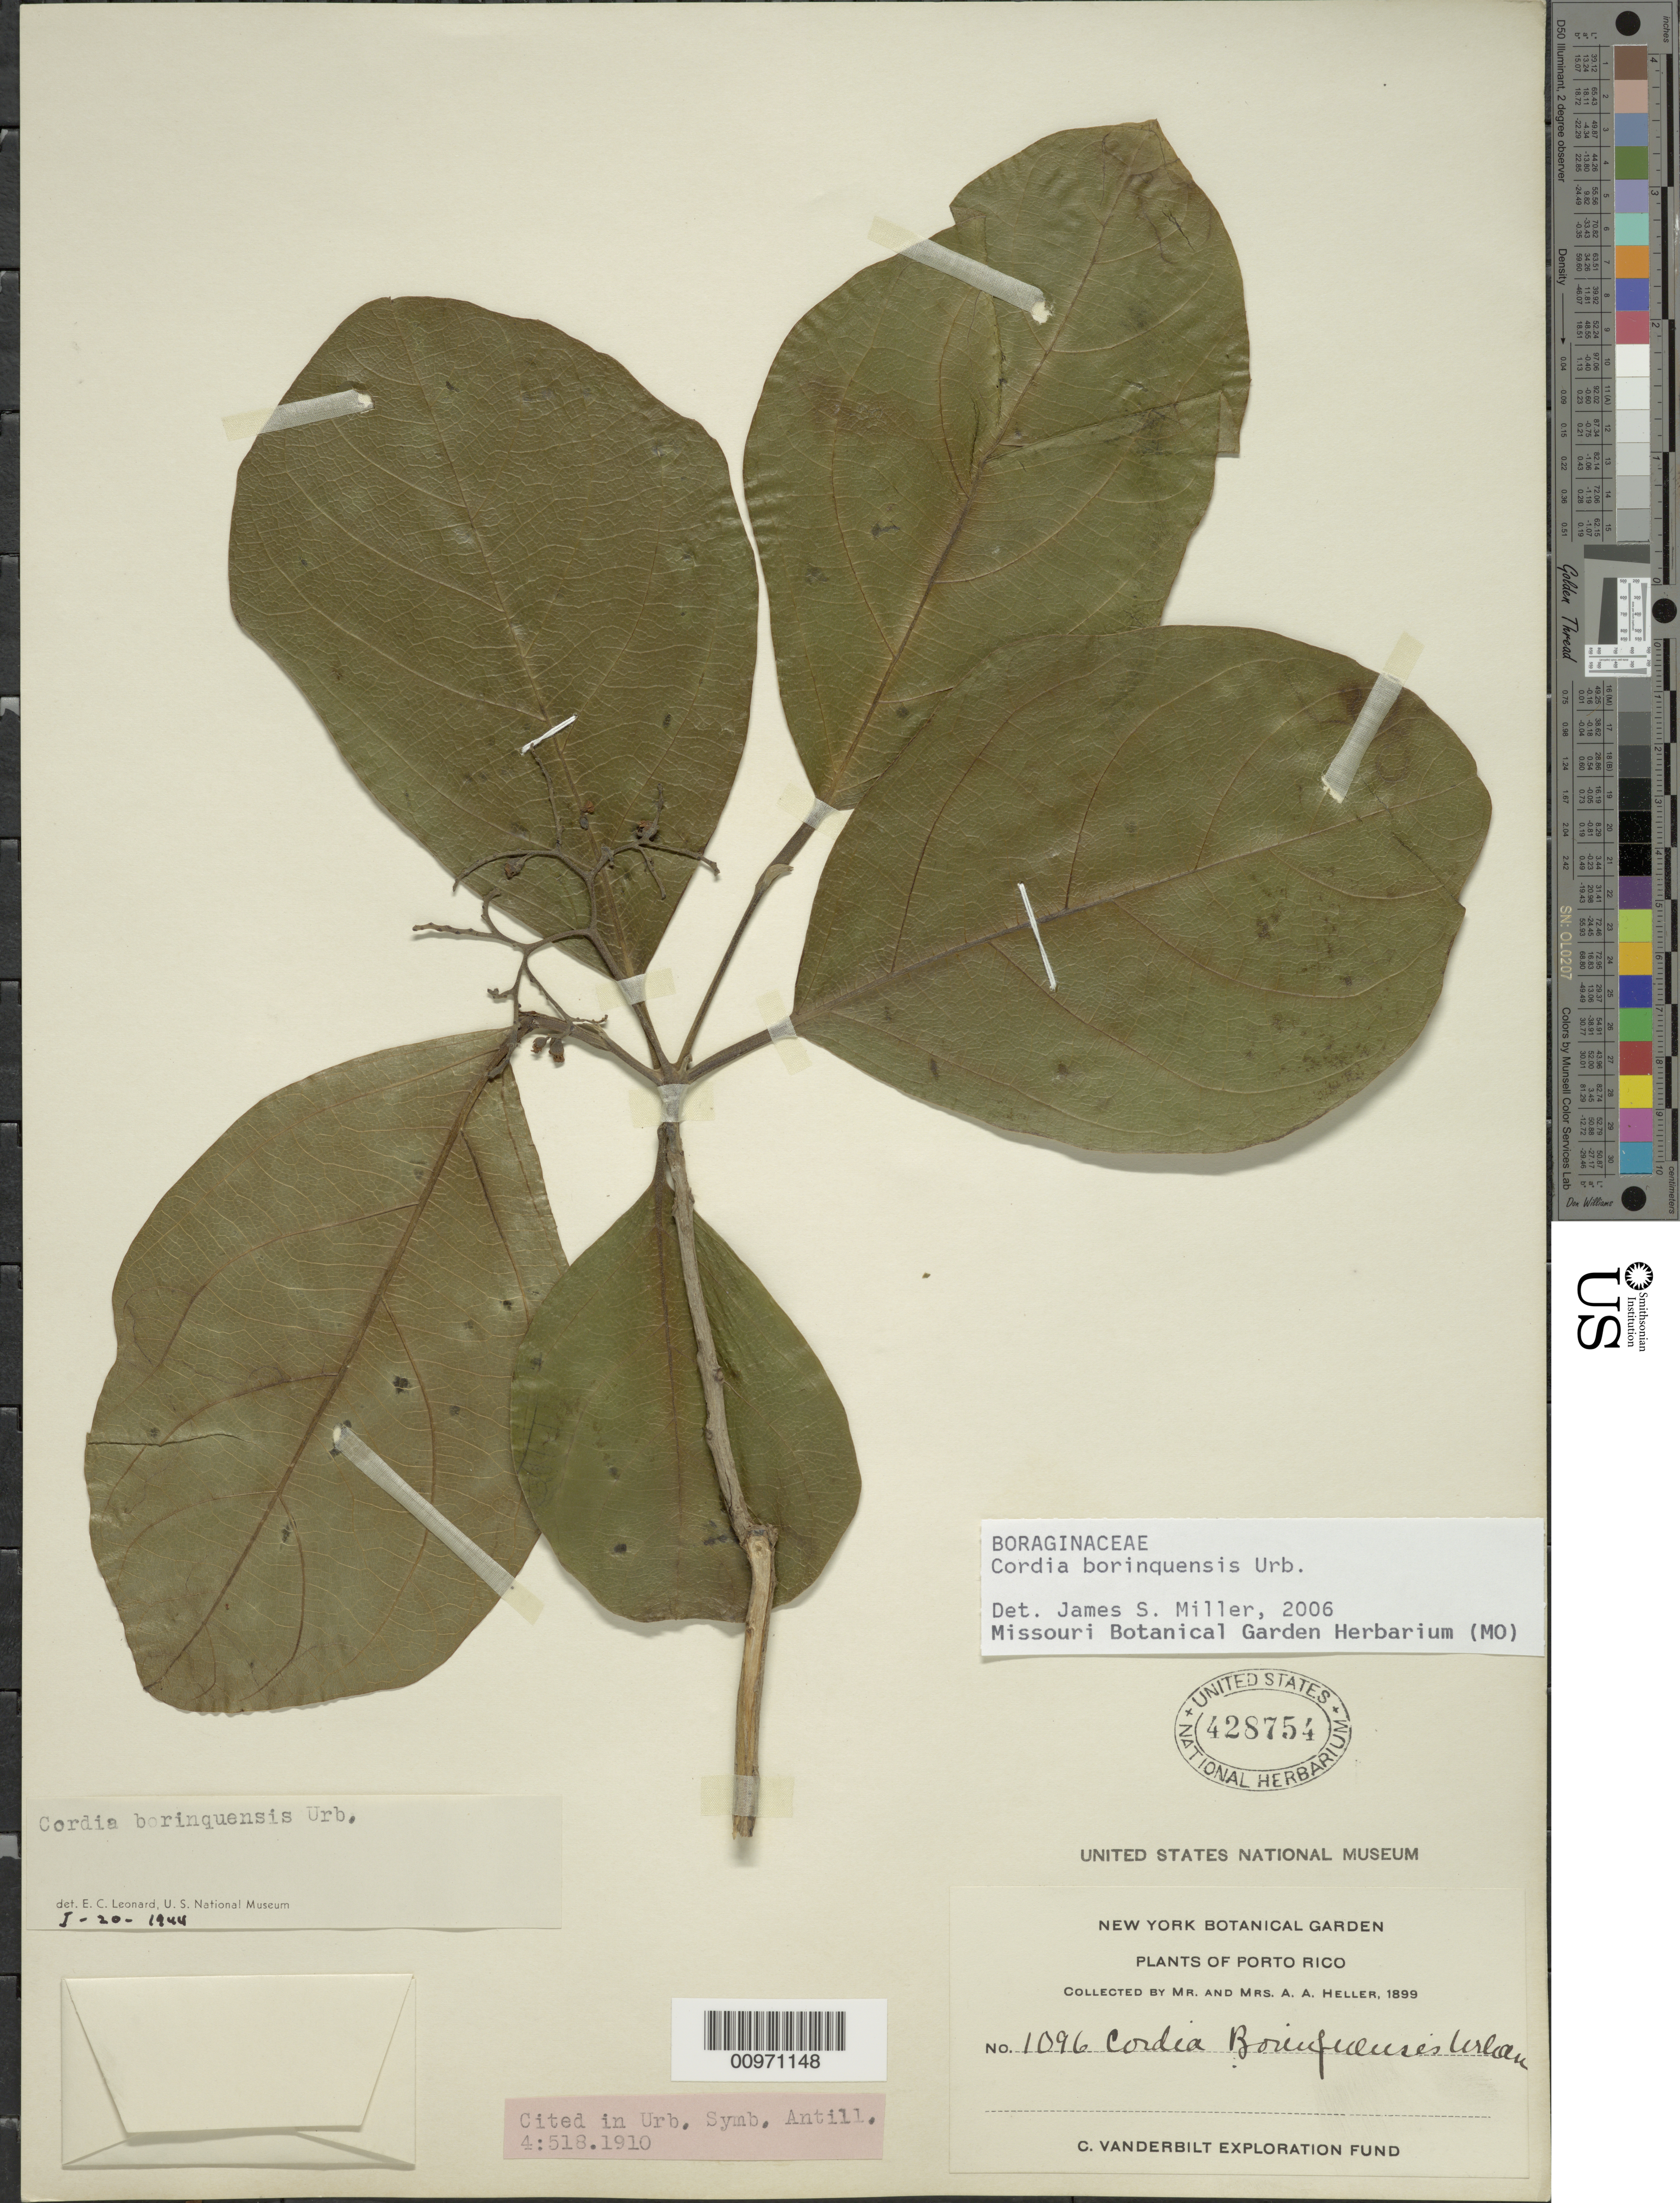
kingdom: Plantae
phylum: Tracheophyta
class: Magnoliopsida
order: Boraginales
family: Cordiaceae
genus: Cordia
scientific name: Cordia borinquensis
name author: Urb.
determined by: Miller, James S., (MO), Missouri Botanical Garden (UNITED STATES)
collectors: A. A. Heller & E. G. Heller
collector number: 1096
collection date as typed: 13 Apr 1899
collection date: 1899-04-13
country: Puerto Rico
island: Puerto Rico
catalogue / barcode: US 428754